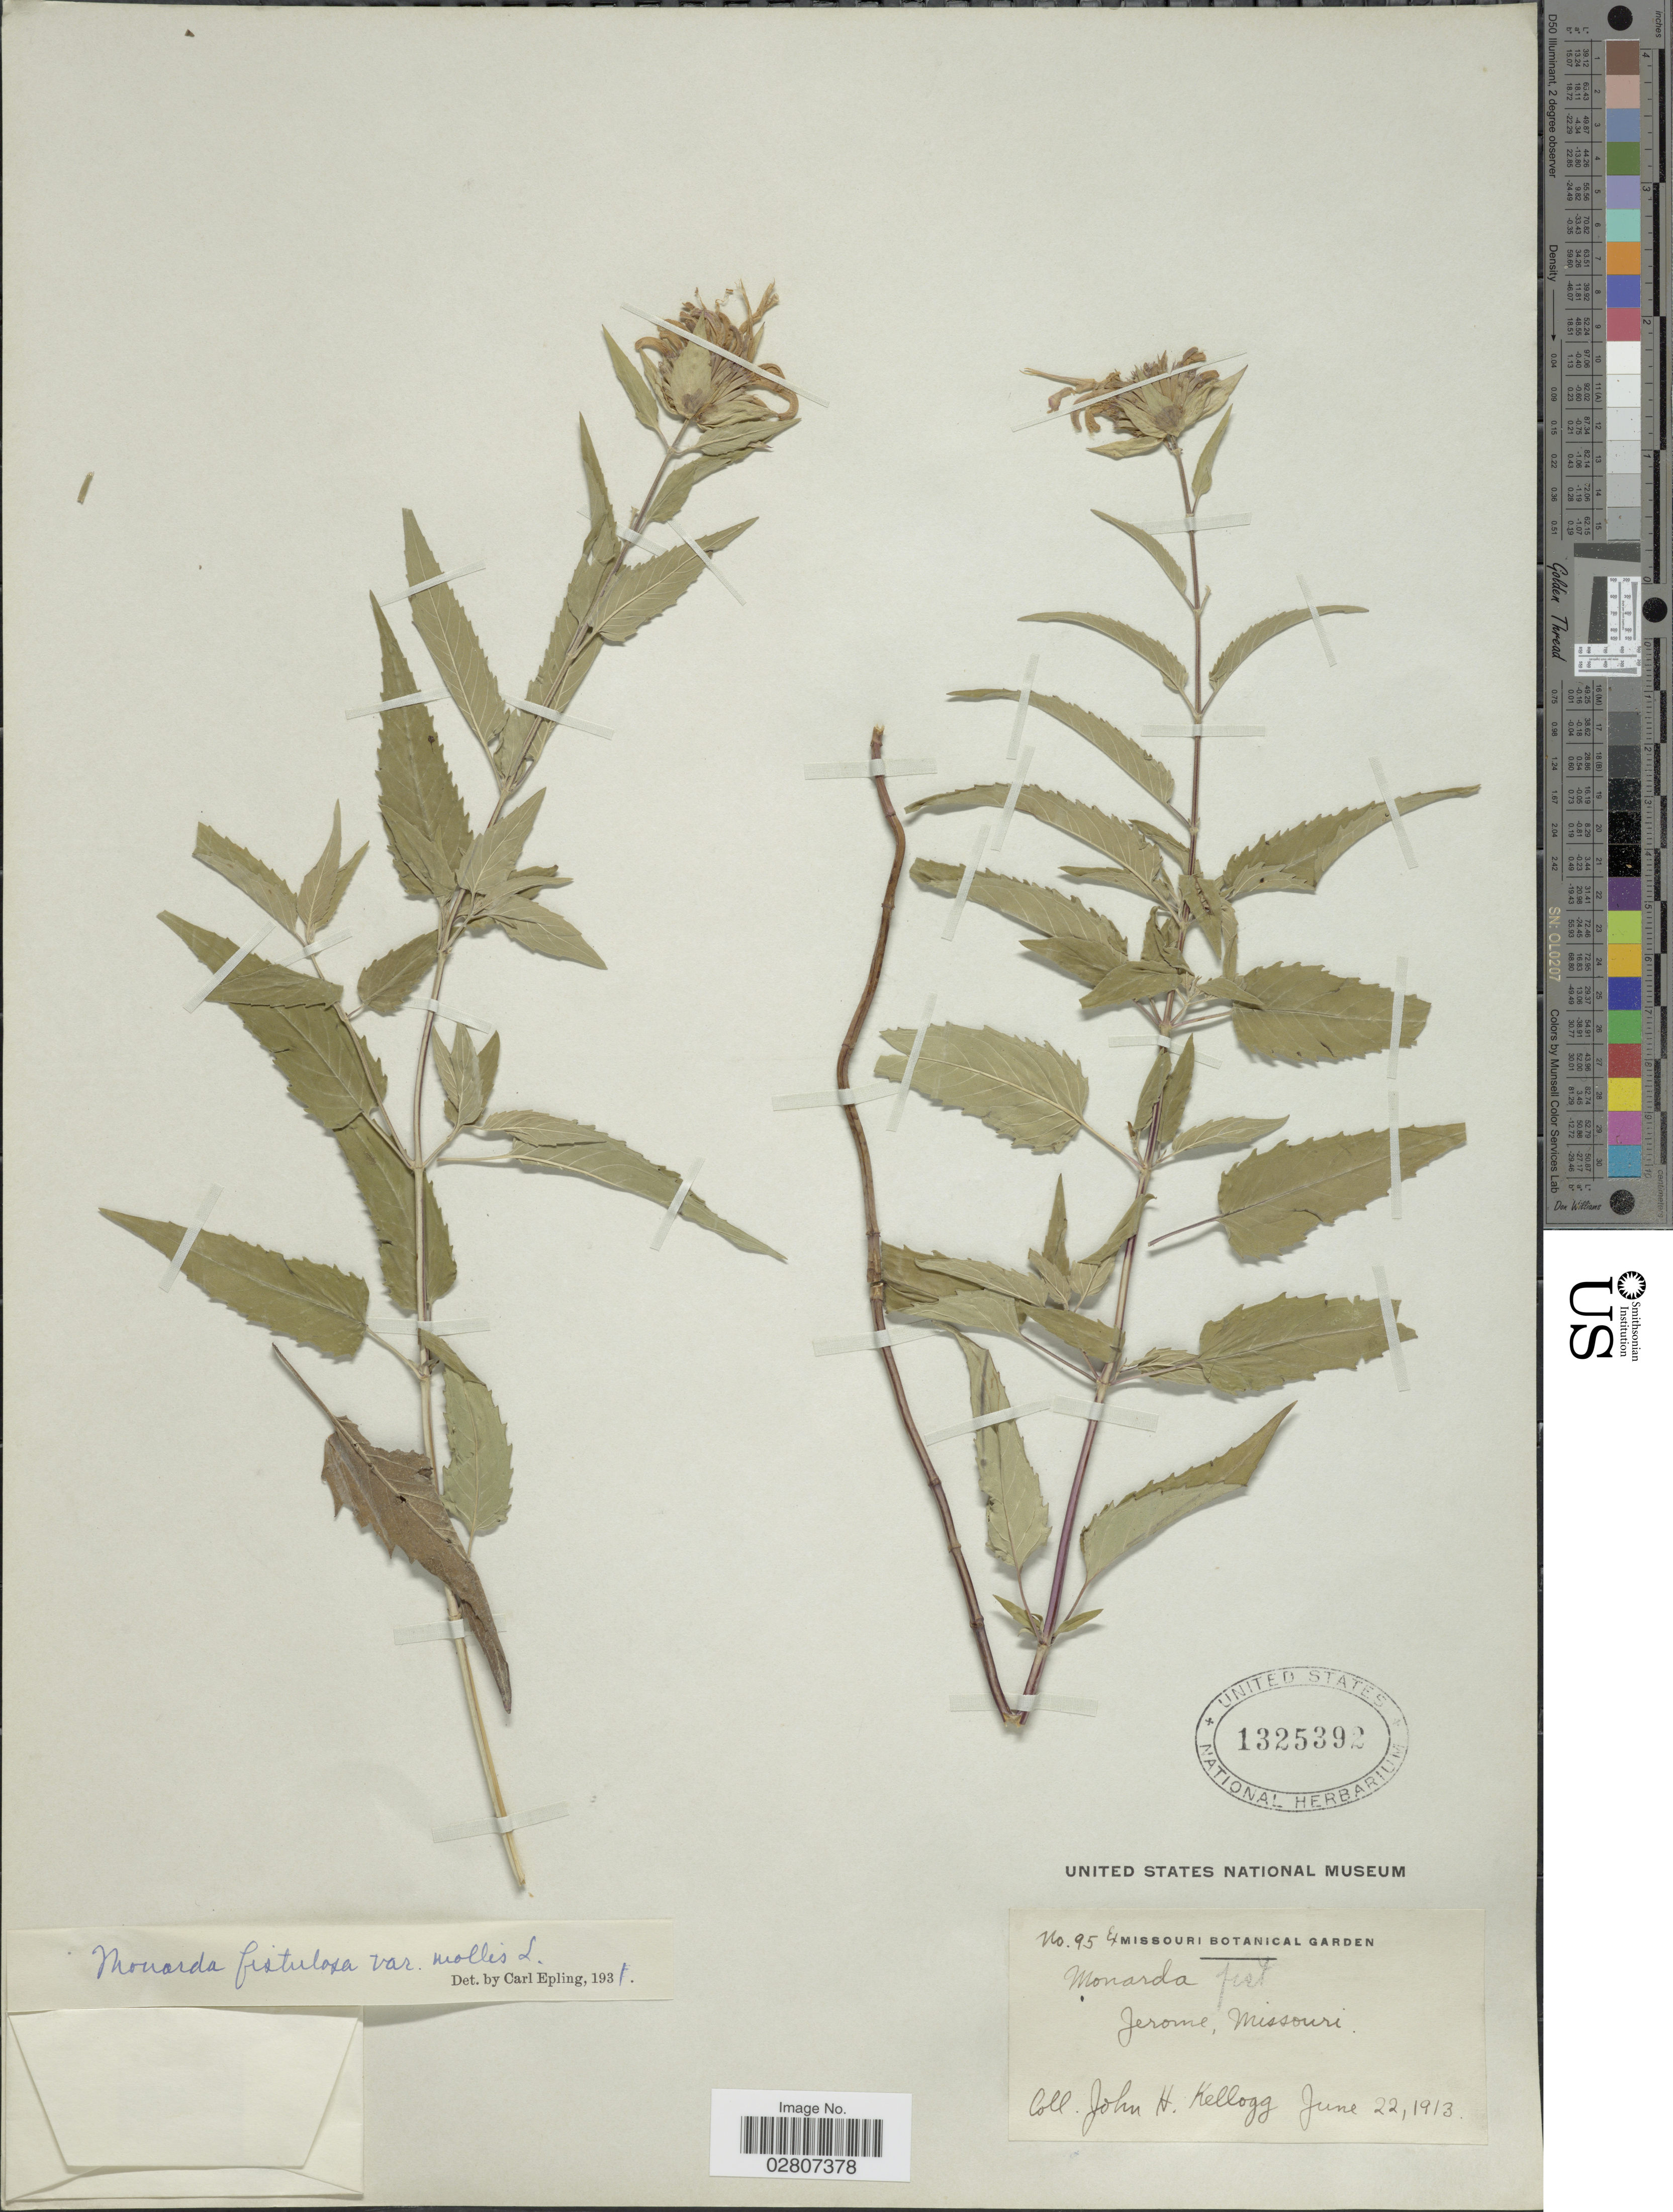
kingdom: Plantae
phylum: Tracheophyta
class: Magnoliopsida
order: Lamiales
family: Lamiaceae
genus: Monarda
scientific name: Monarda fistulosa var. mollis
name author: (L.) L.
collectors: J. H. Kellogg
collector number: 95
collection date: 1913-06-22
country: United States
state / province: Missouri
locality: Jerome, Missouri.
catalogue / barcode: US 1325392